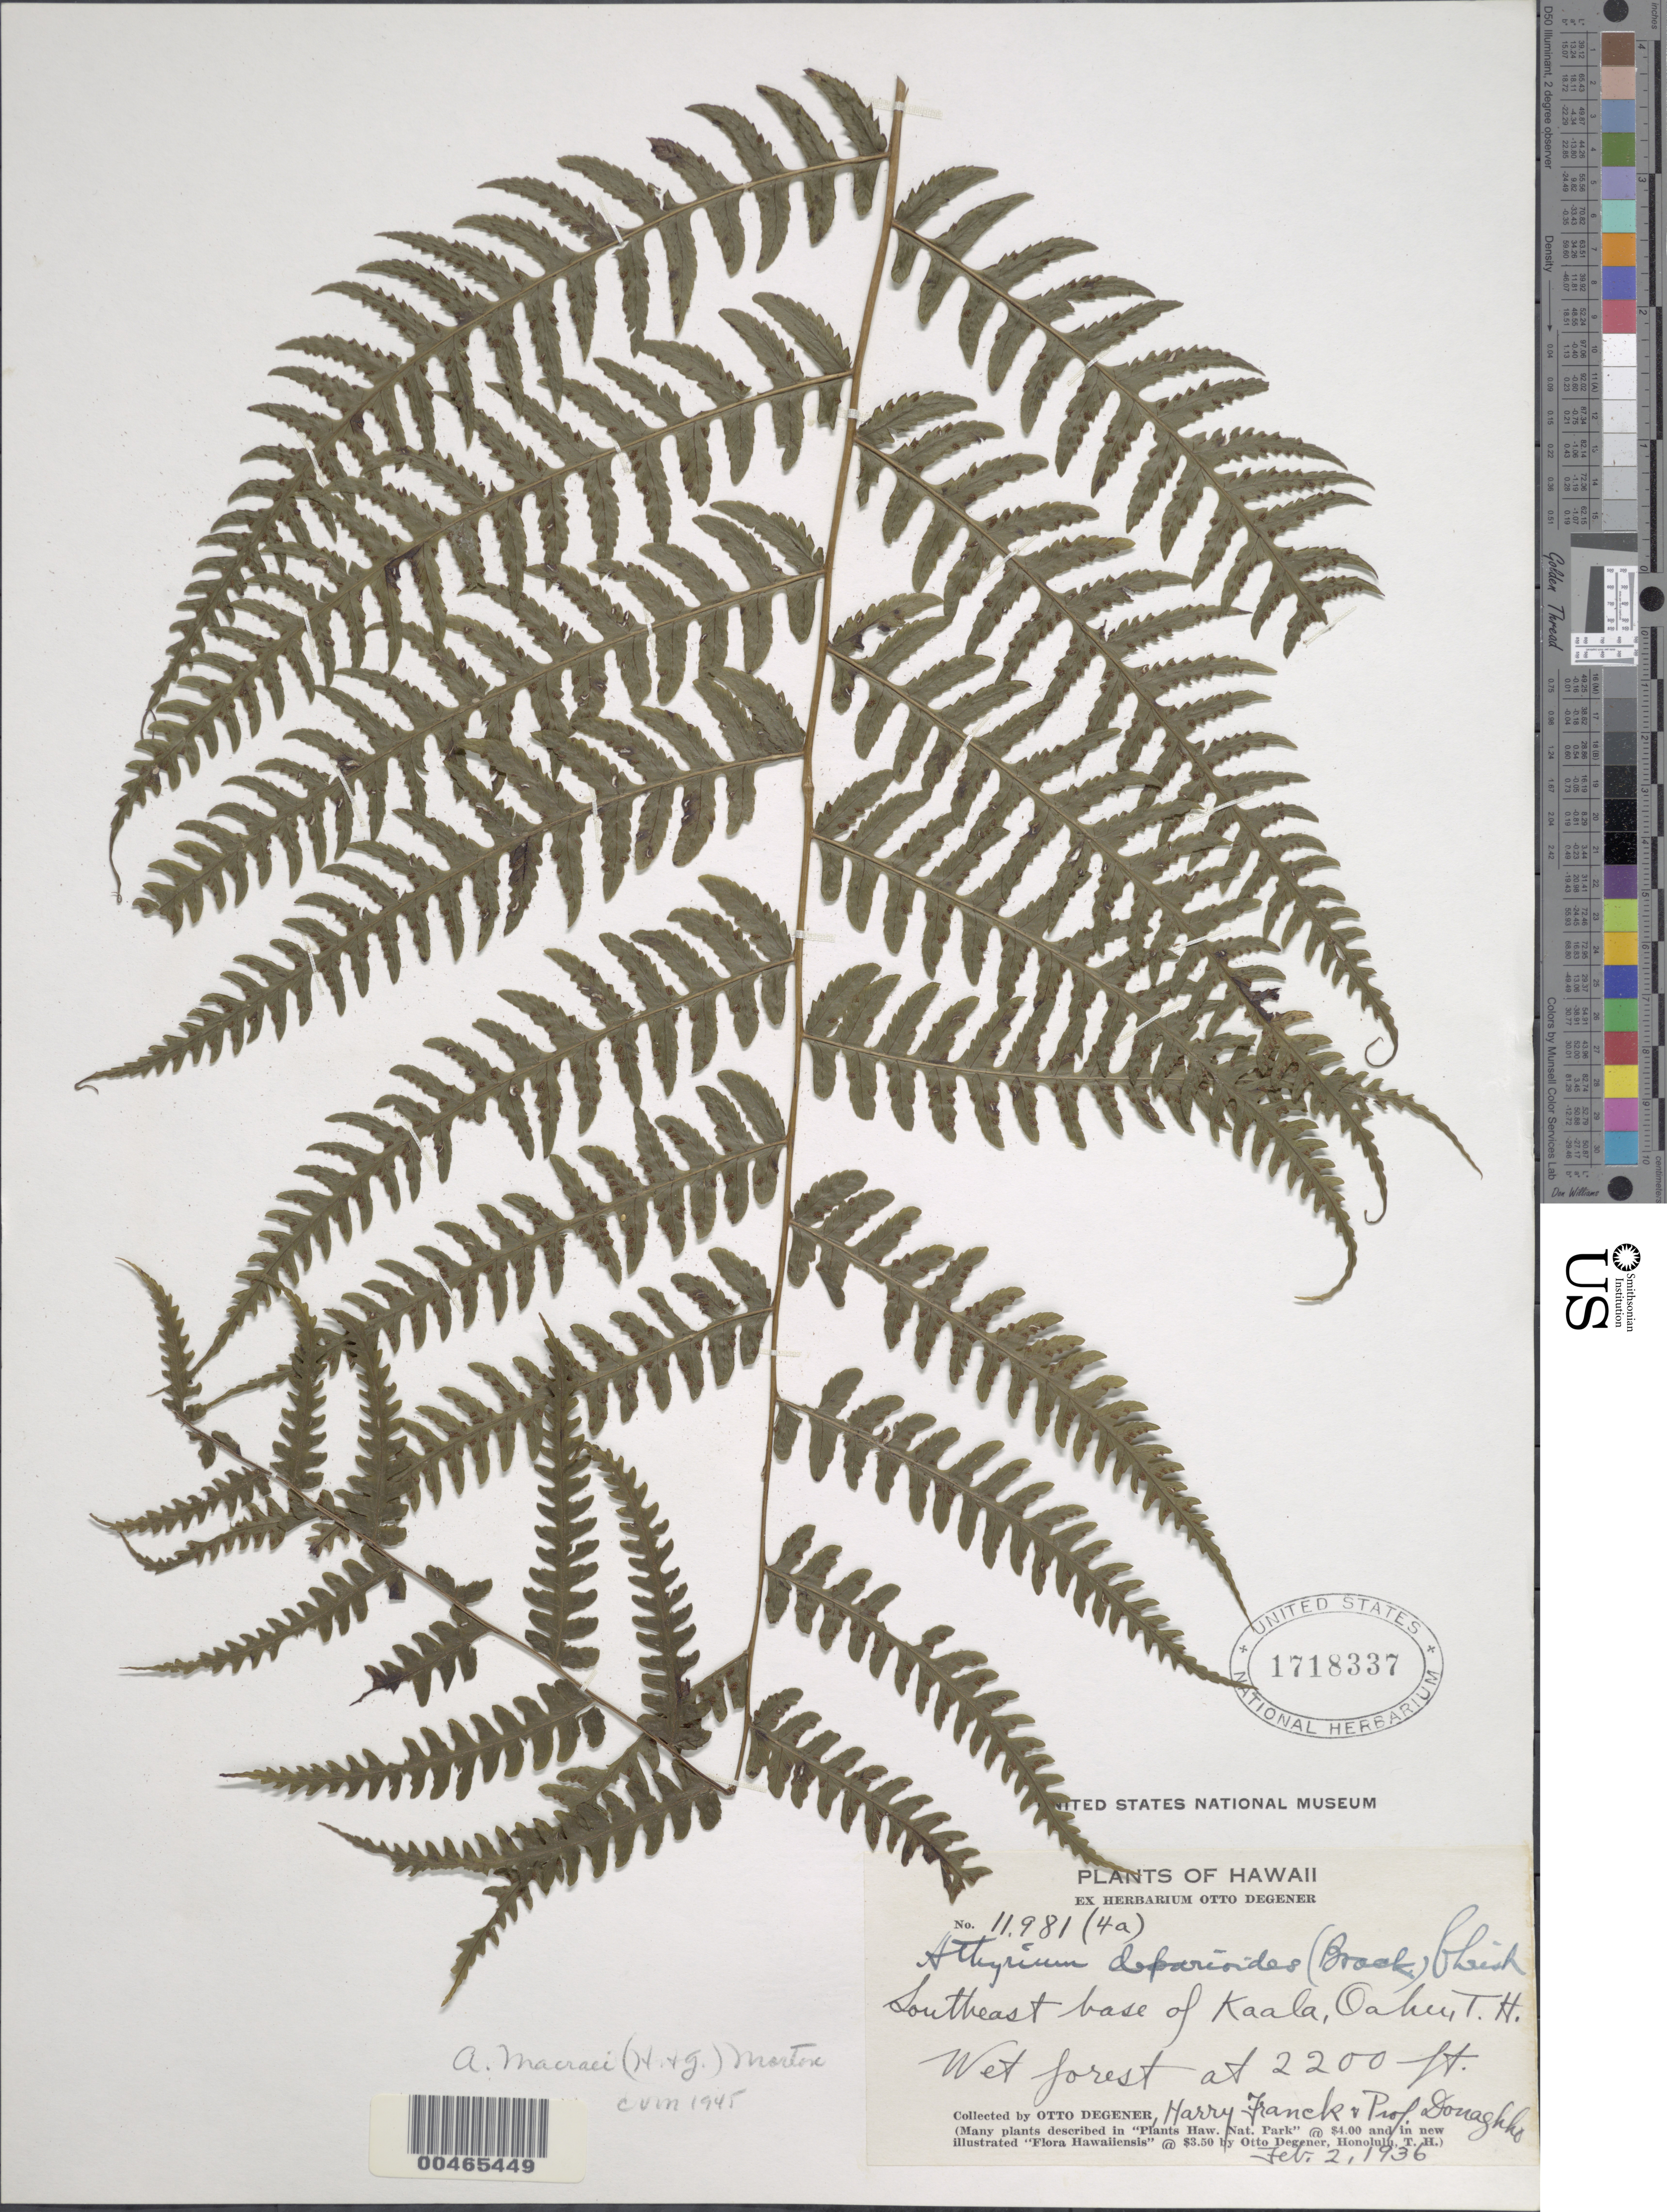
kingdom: Plantae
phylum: Tracheophyta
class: Polypodiopsida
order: Polypodiales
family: Athyriaceae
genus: Deparia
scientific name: Deparia prolifera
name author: (Kaulf.) Hook. & Grev.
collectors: O. Degener, H. Franck & P. Donaghho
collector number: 11981(4a)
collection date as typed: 2 Feb 1936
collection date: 1936-02-02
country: United States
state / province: Hawaii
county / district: Honolulu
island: Oahu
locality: SE base of Kaala, Oahu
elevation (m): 671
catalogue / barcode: US 1718337